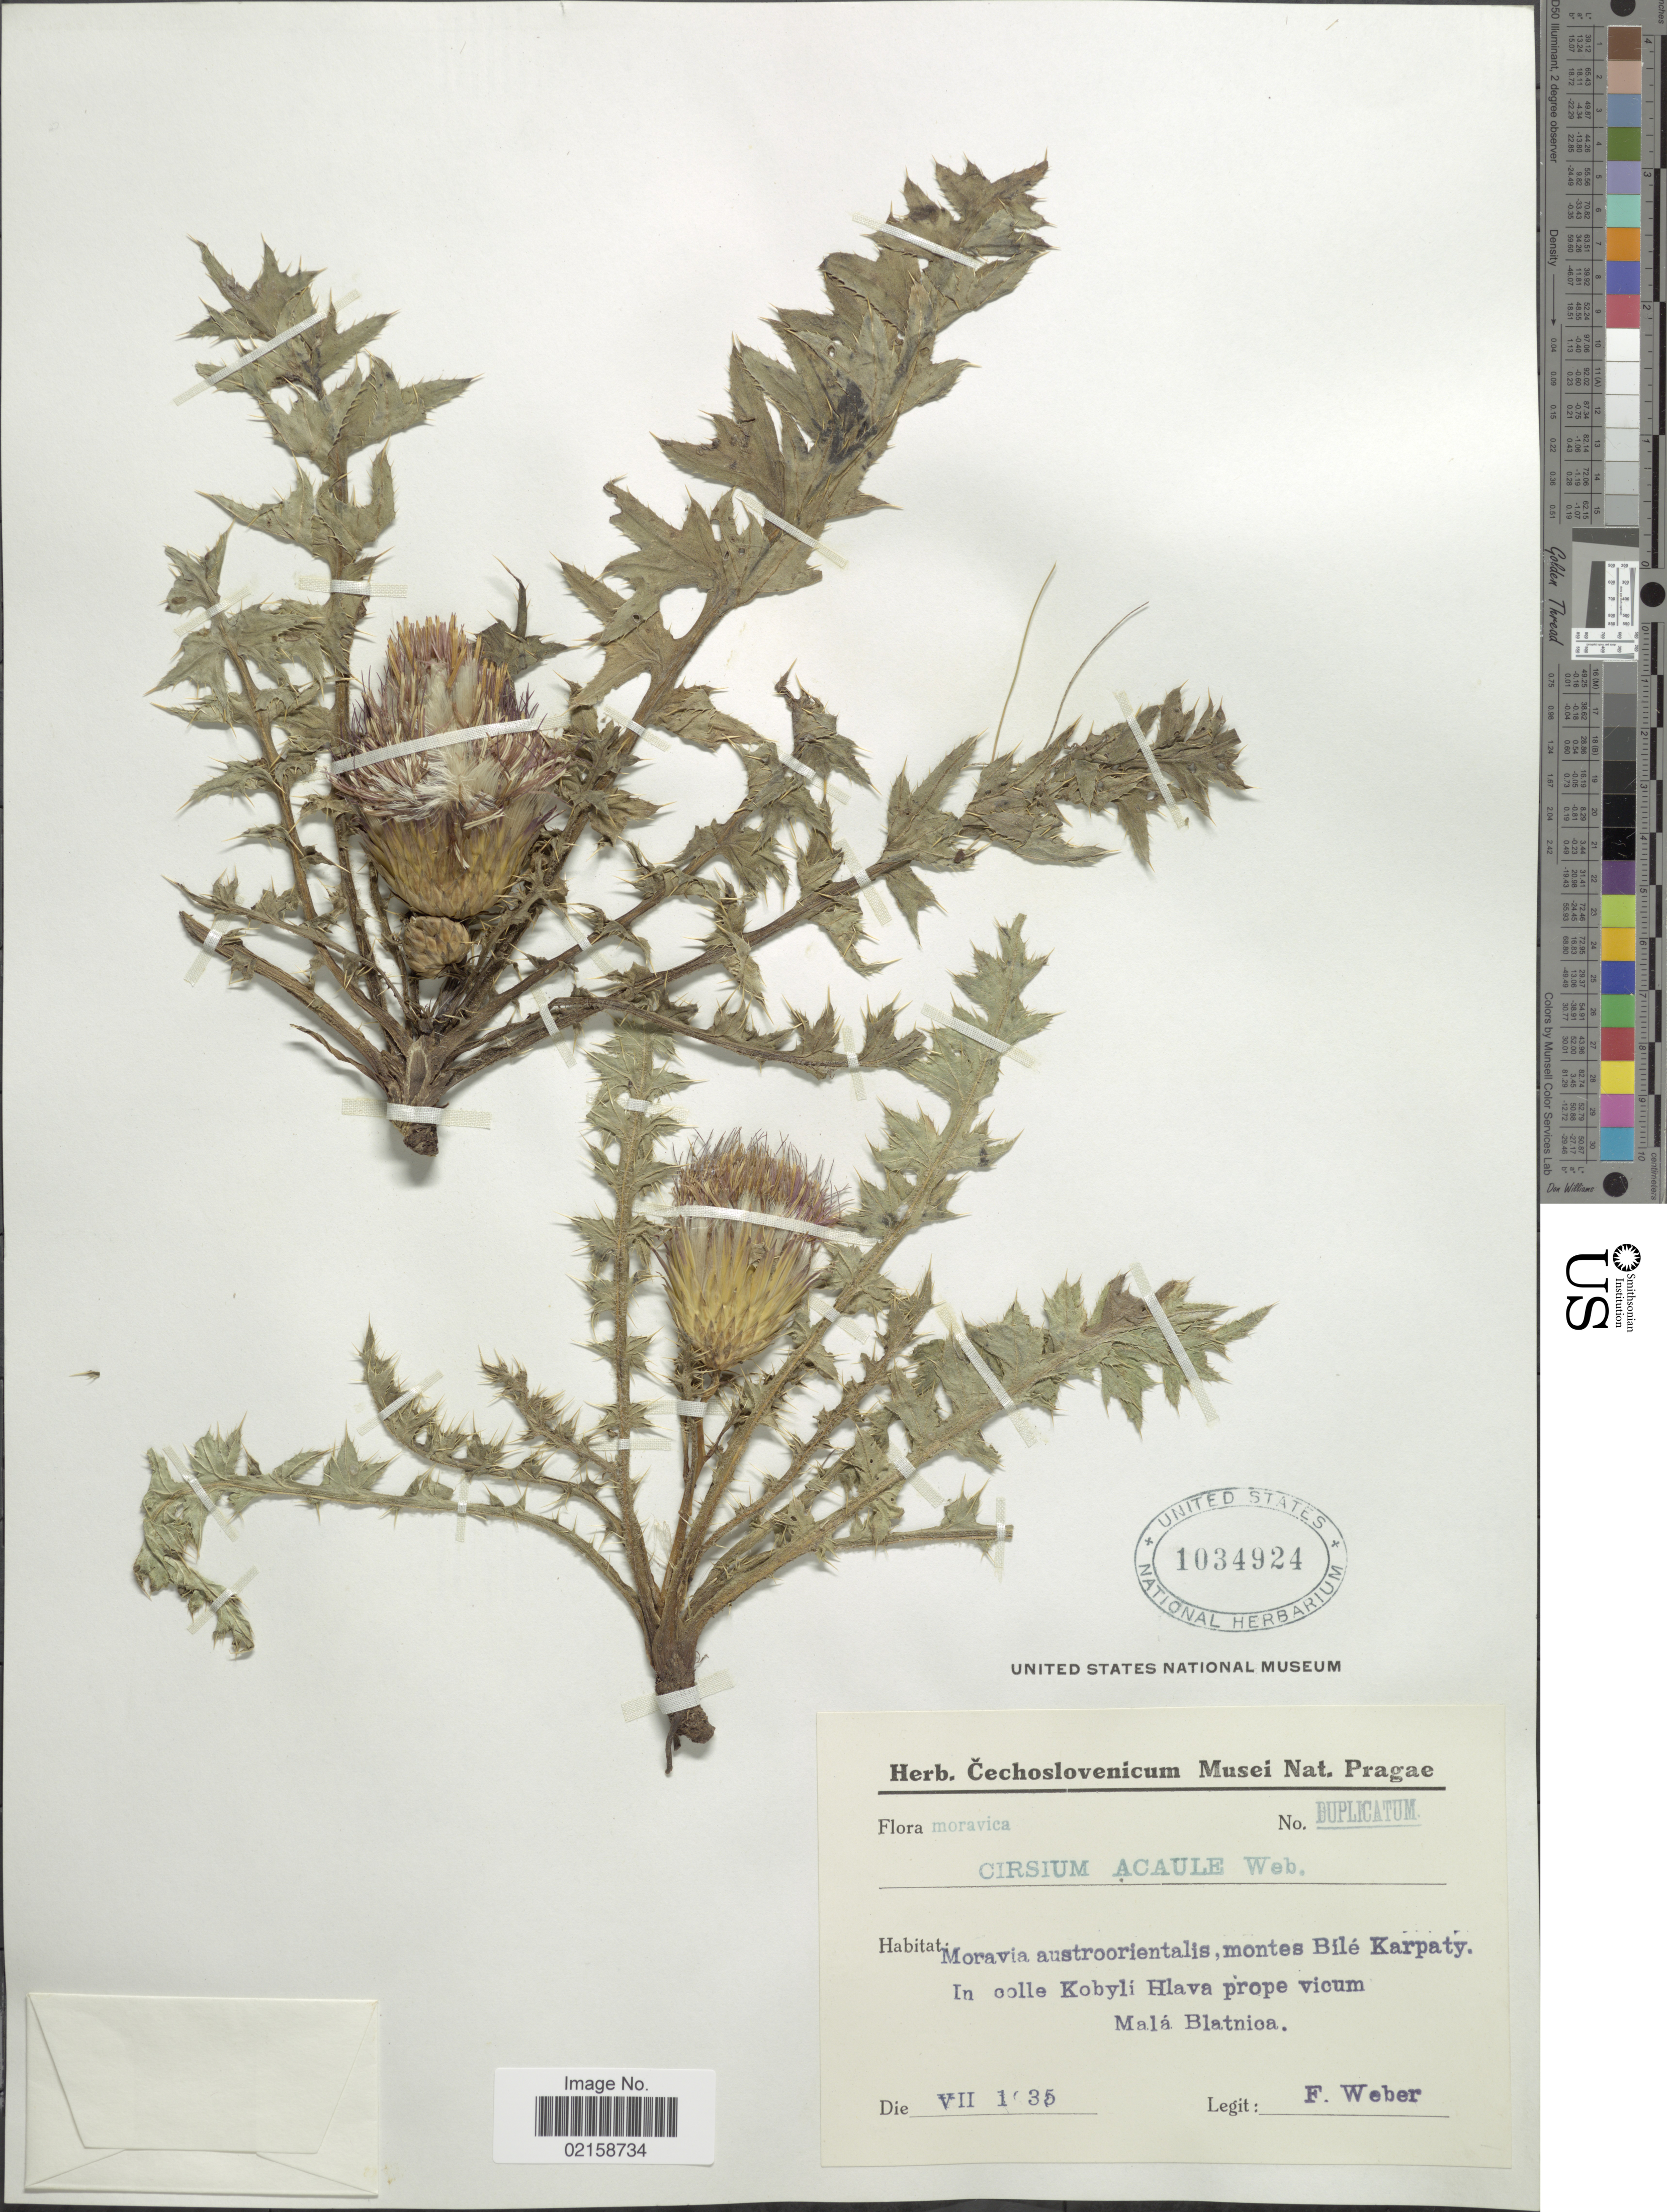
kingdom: Plantae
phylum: Tracheophyta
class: Magnoliopsida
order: Asterales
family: Asteraceae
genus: Cirsium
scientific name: Cirsium acaule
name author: (L.) Scop.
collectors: F. Weber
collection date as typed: Transcribed d/m/y: 1/7/35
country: Czechia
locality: Moravia austroorientalis, montes Bile Karpaty, in colle Kobyli Hlava prope vicum, Mala Blatnica. [interpreted]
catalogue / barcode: US 1034924